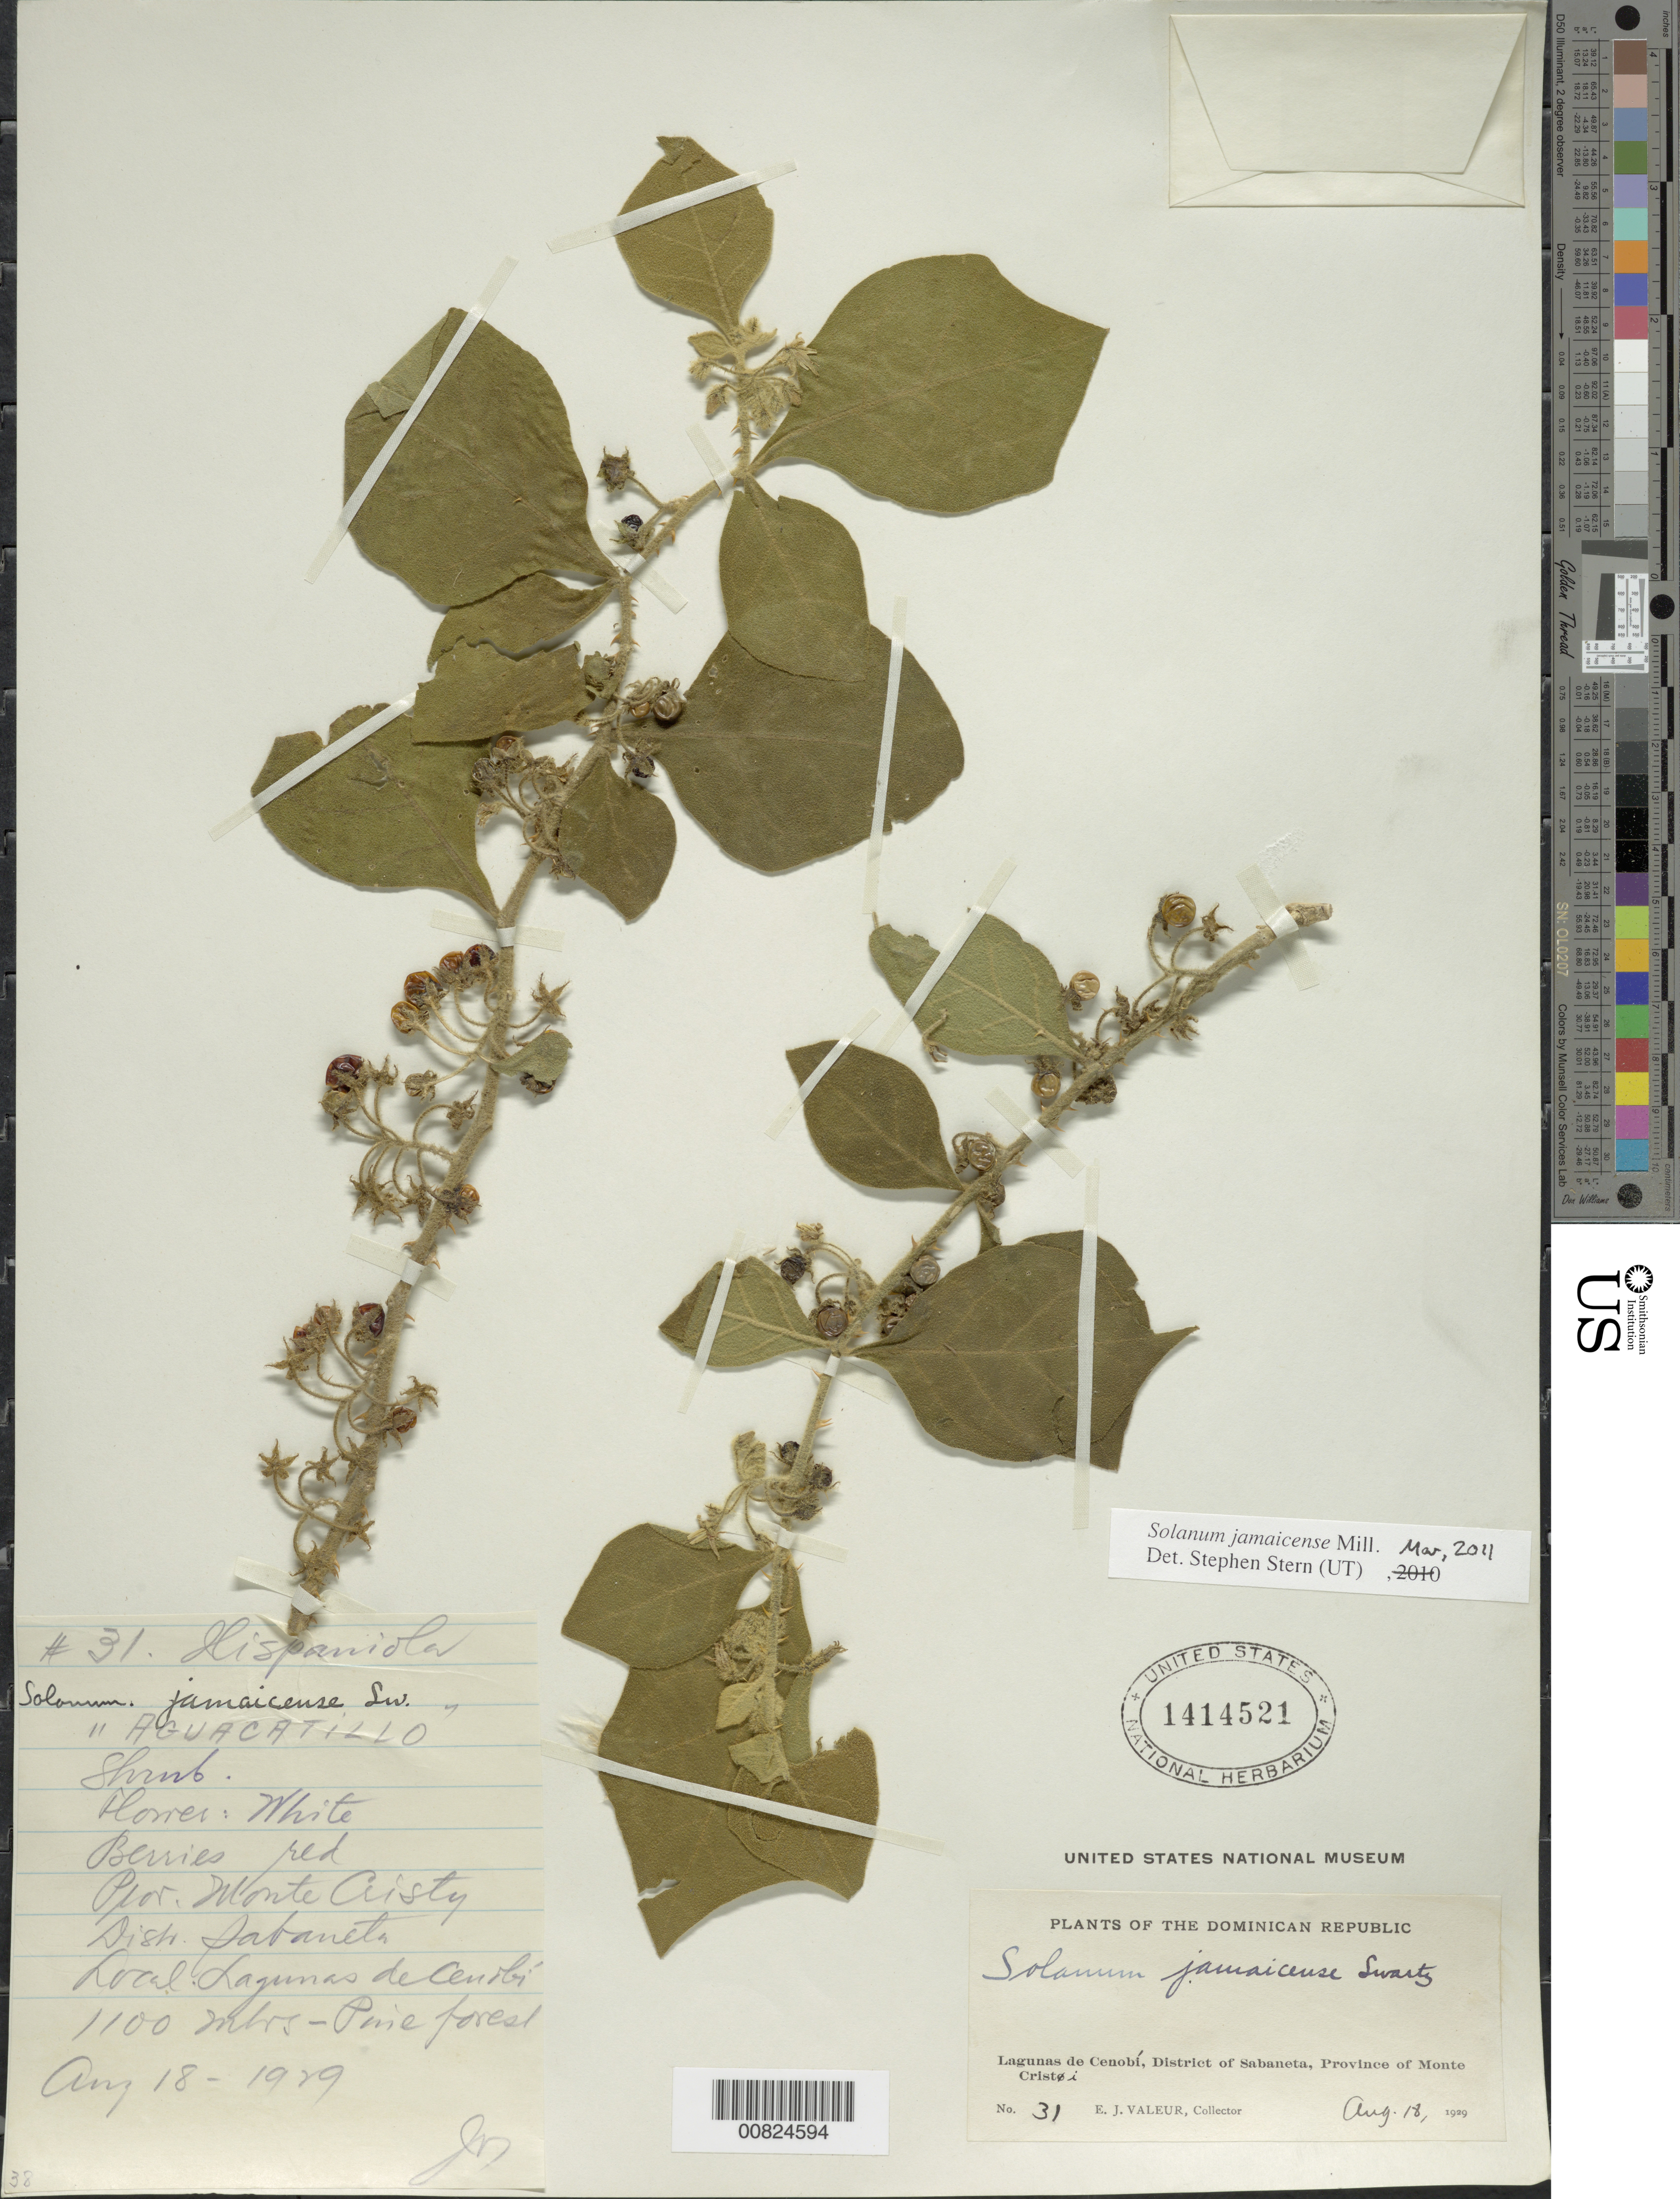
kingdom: Plantae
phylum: Tracheophyta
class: Magnoliopsida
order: Solanales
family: Solanaceae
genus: Solanum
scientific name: Solanum jamaicense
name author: Mill.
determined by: Stern, S. R., (UT)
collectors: E. Valeur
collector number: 31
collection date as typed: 18 Aug 1929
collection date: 1929-08-18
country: Dominican Republic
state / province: Monte Cristi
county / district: Sabaneta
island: Hispaniola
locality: Lagunas de Cenobí,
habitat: Pine forest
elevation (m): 1100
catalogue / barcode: US 1414521